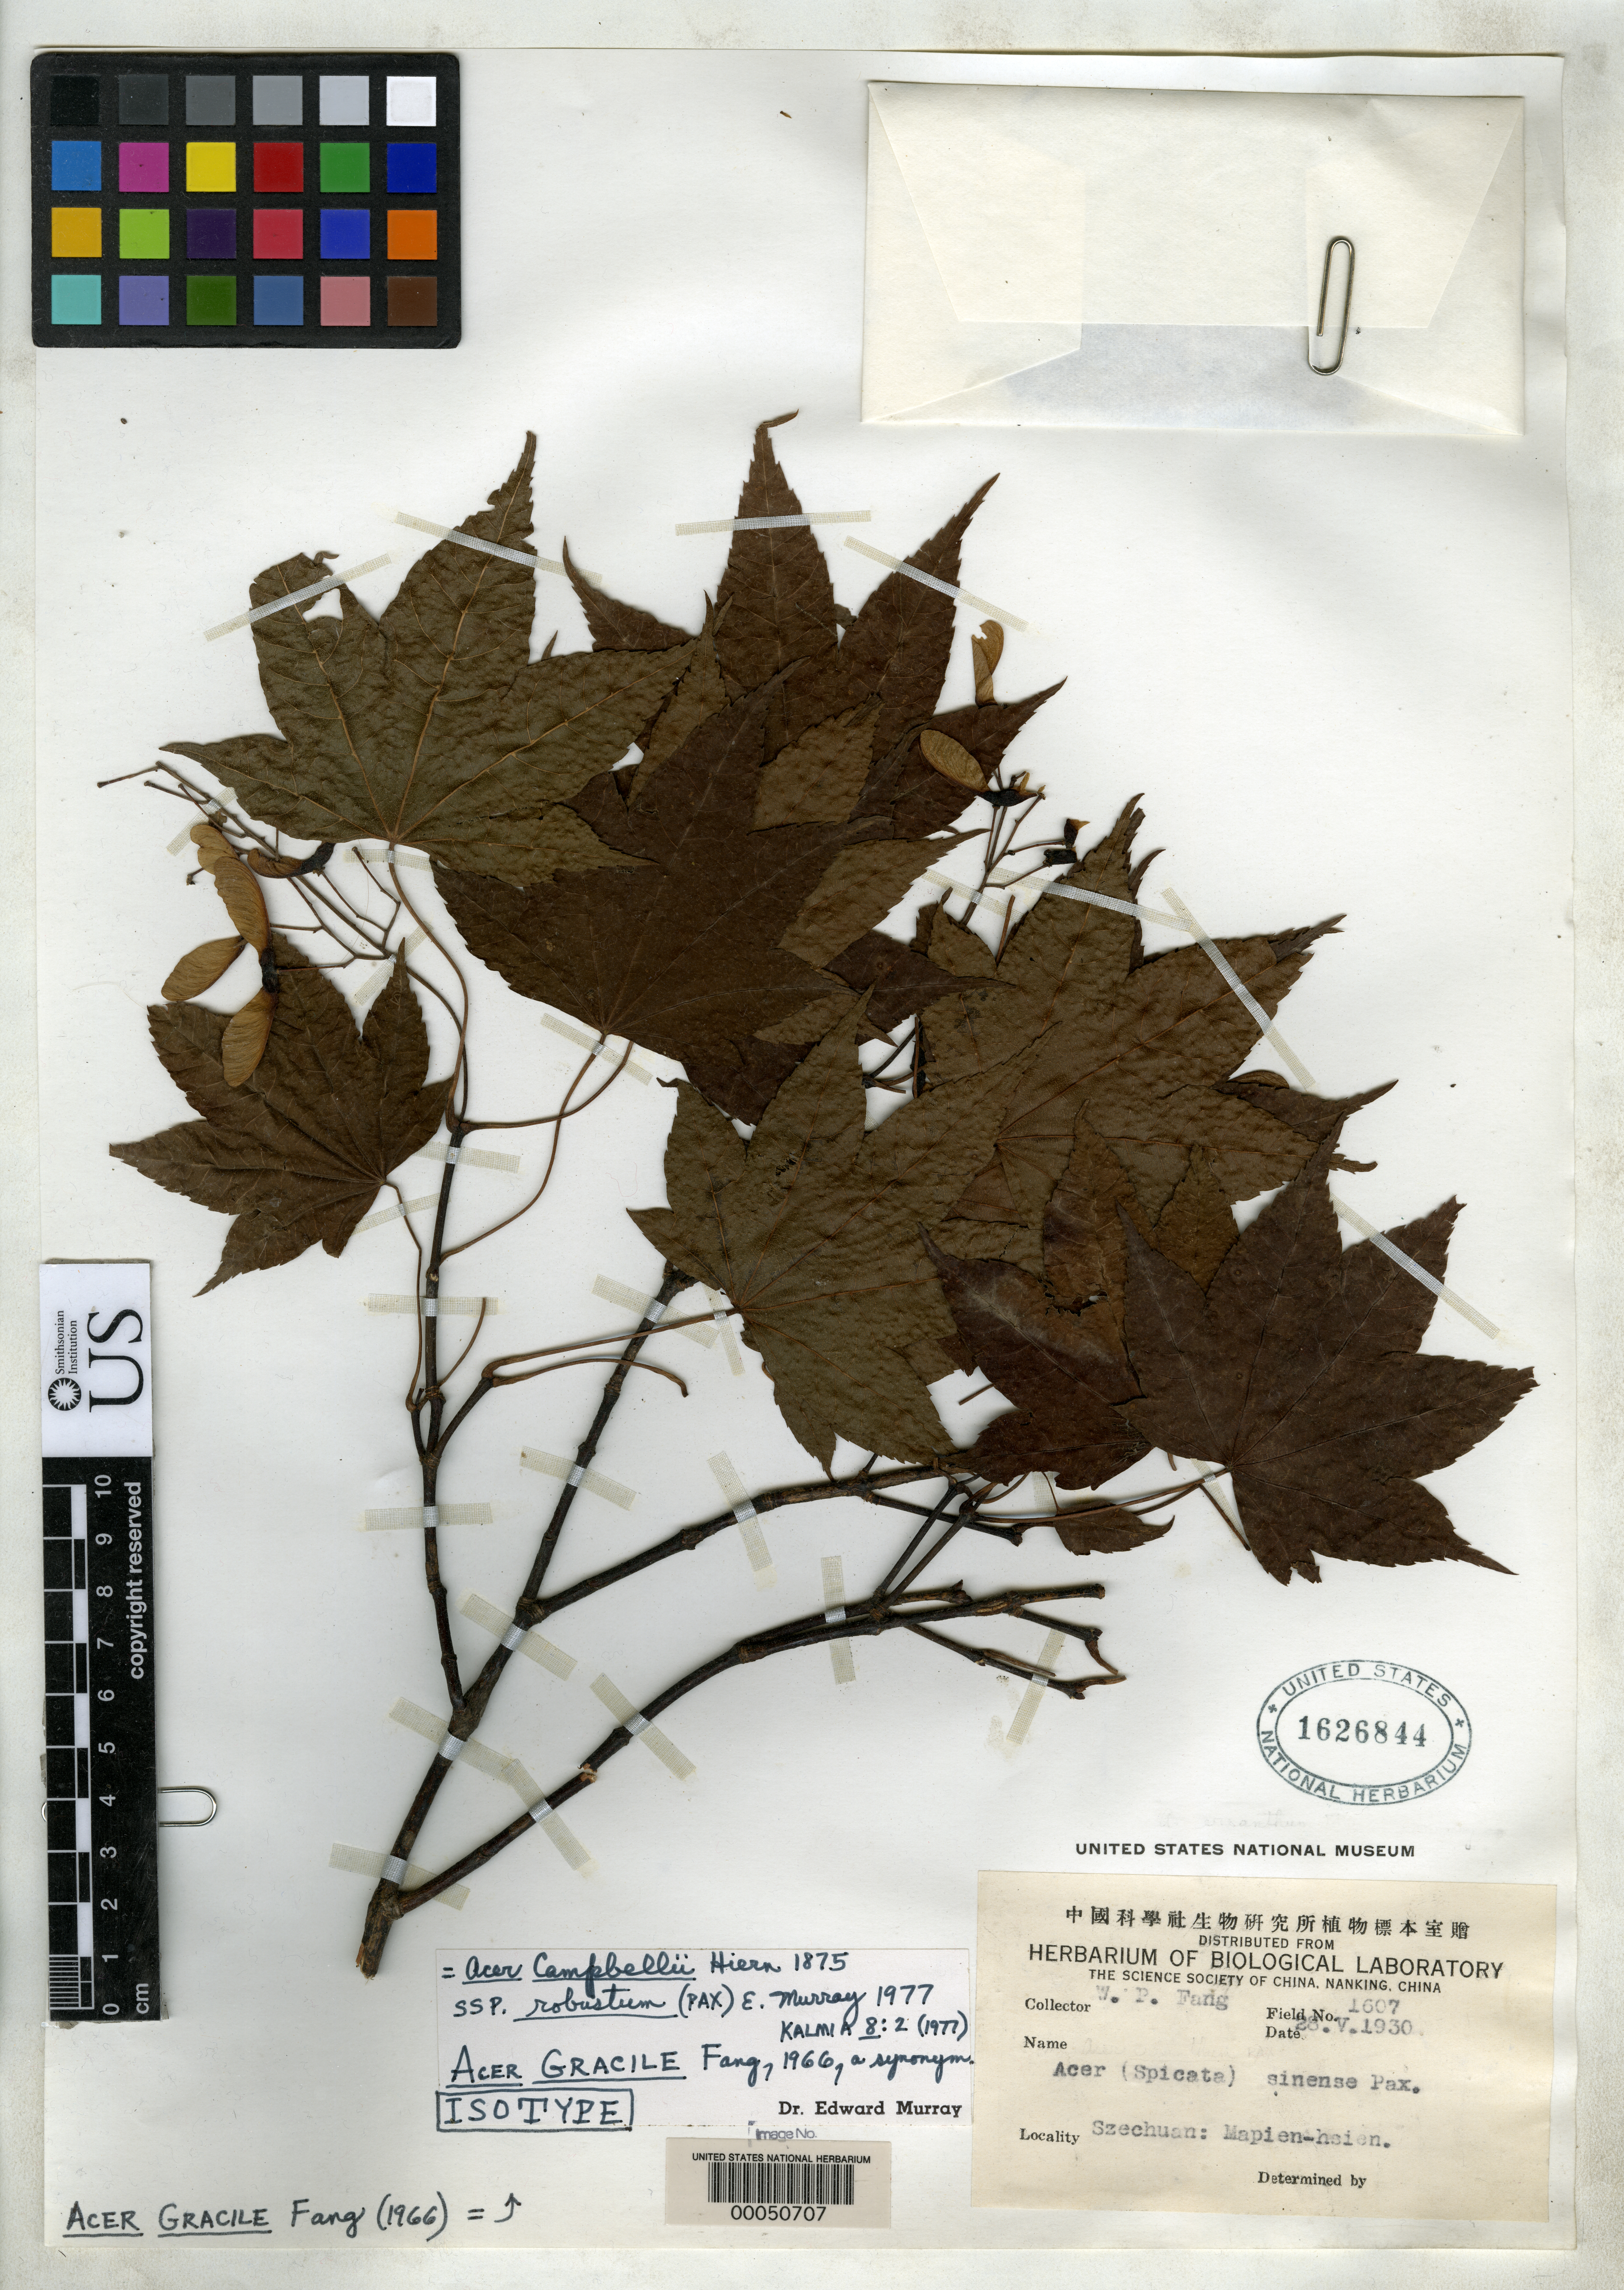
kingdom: Plantae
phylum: Tracheophyta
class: Magnoliopsida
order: Sapindales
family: Sapindaceae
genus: Acer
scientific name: Acer gracile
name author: W.P. Fang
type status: Isotype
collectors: W. P. Fang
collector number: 1607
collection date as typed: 28 May 1930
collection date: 1930-05-28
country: China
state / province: Sichuan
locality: Mapien-hsien, Ta-chu-pu.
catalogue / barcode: US 1626844